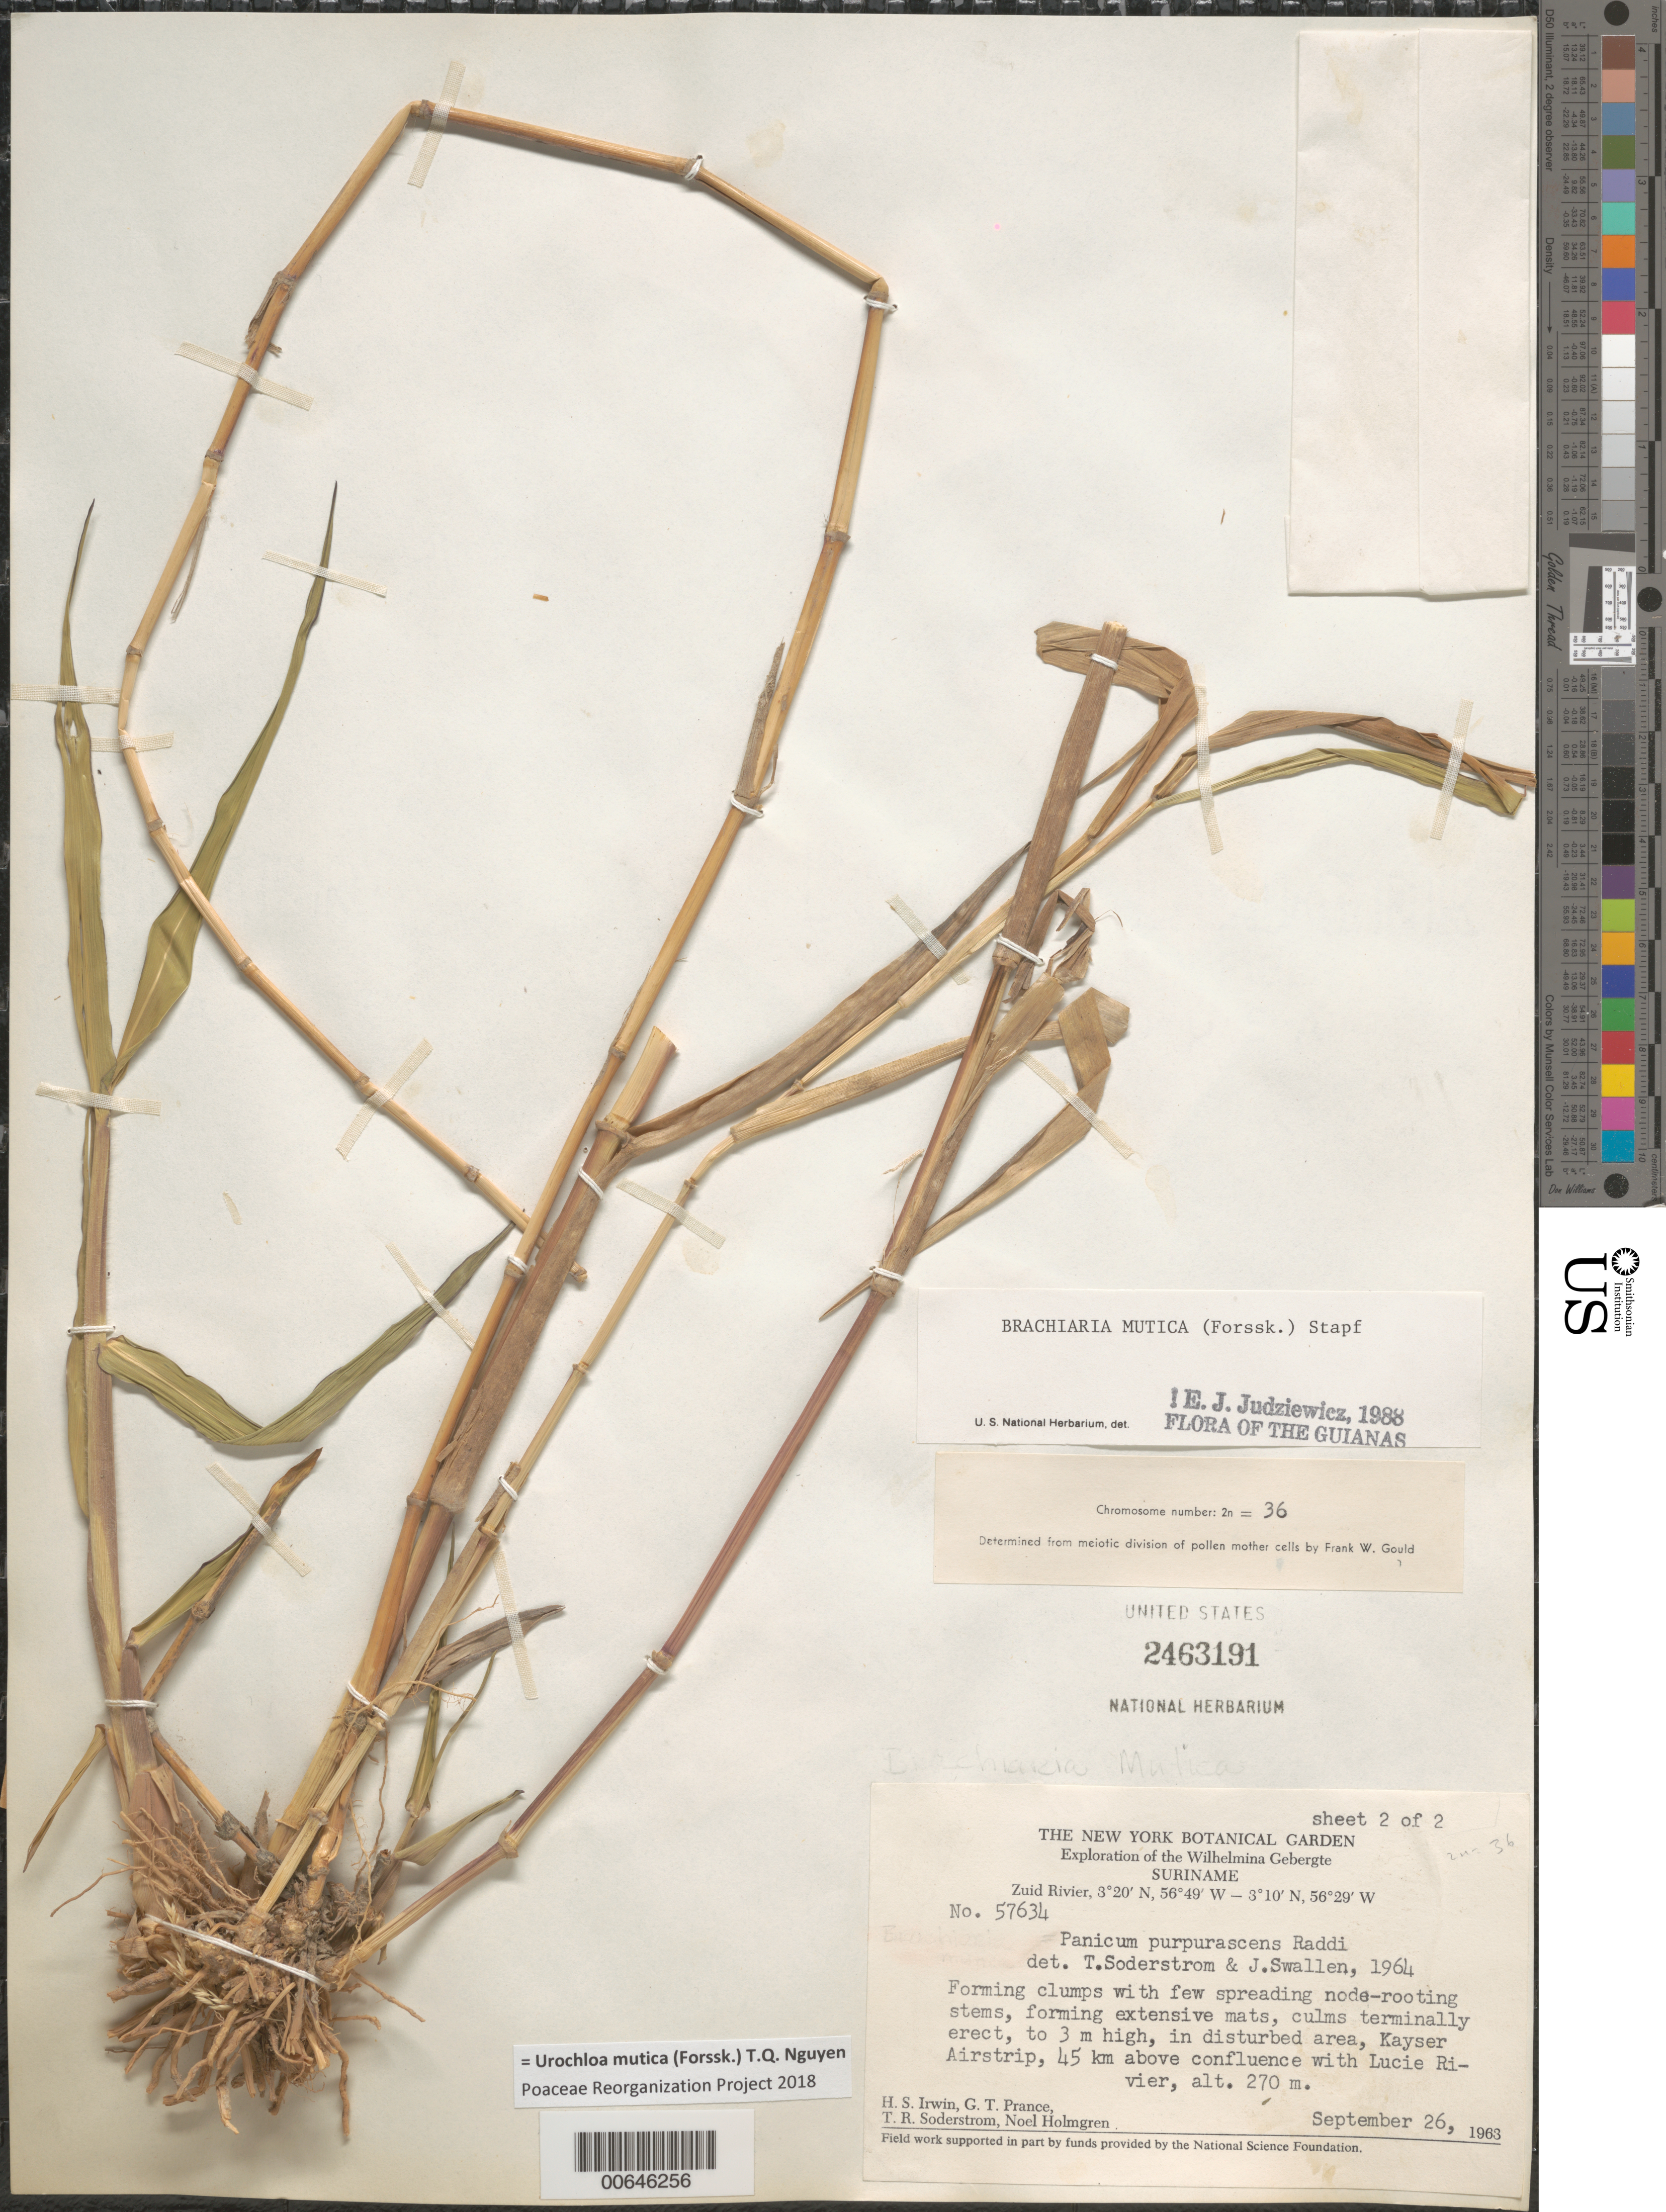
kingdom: Plantae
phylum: Tracheophyta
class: Liliopsida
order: Poales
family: Poaceae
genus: Brachiaria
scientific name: Brachiaria mutica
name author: (Forssk.) Stapf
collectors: H. Irwin, G. T. Prance, T. R. Soderstrom & N. H. Holmgren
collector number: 57634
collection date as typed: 26-Sep-63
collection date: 1963-09-26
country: Suriname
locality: Kayser Airstrip, Zuid R., 45 km above confl. with Lucie R., Wilhelmina Gebergte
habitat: Disturbed areas.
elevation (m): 270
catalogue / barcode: US 2563191